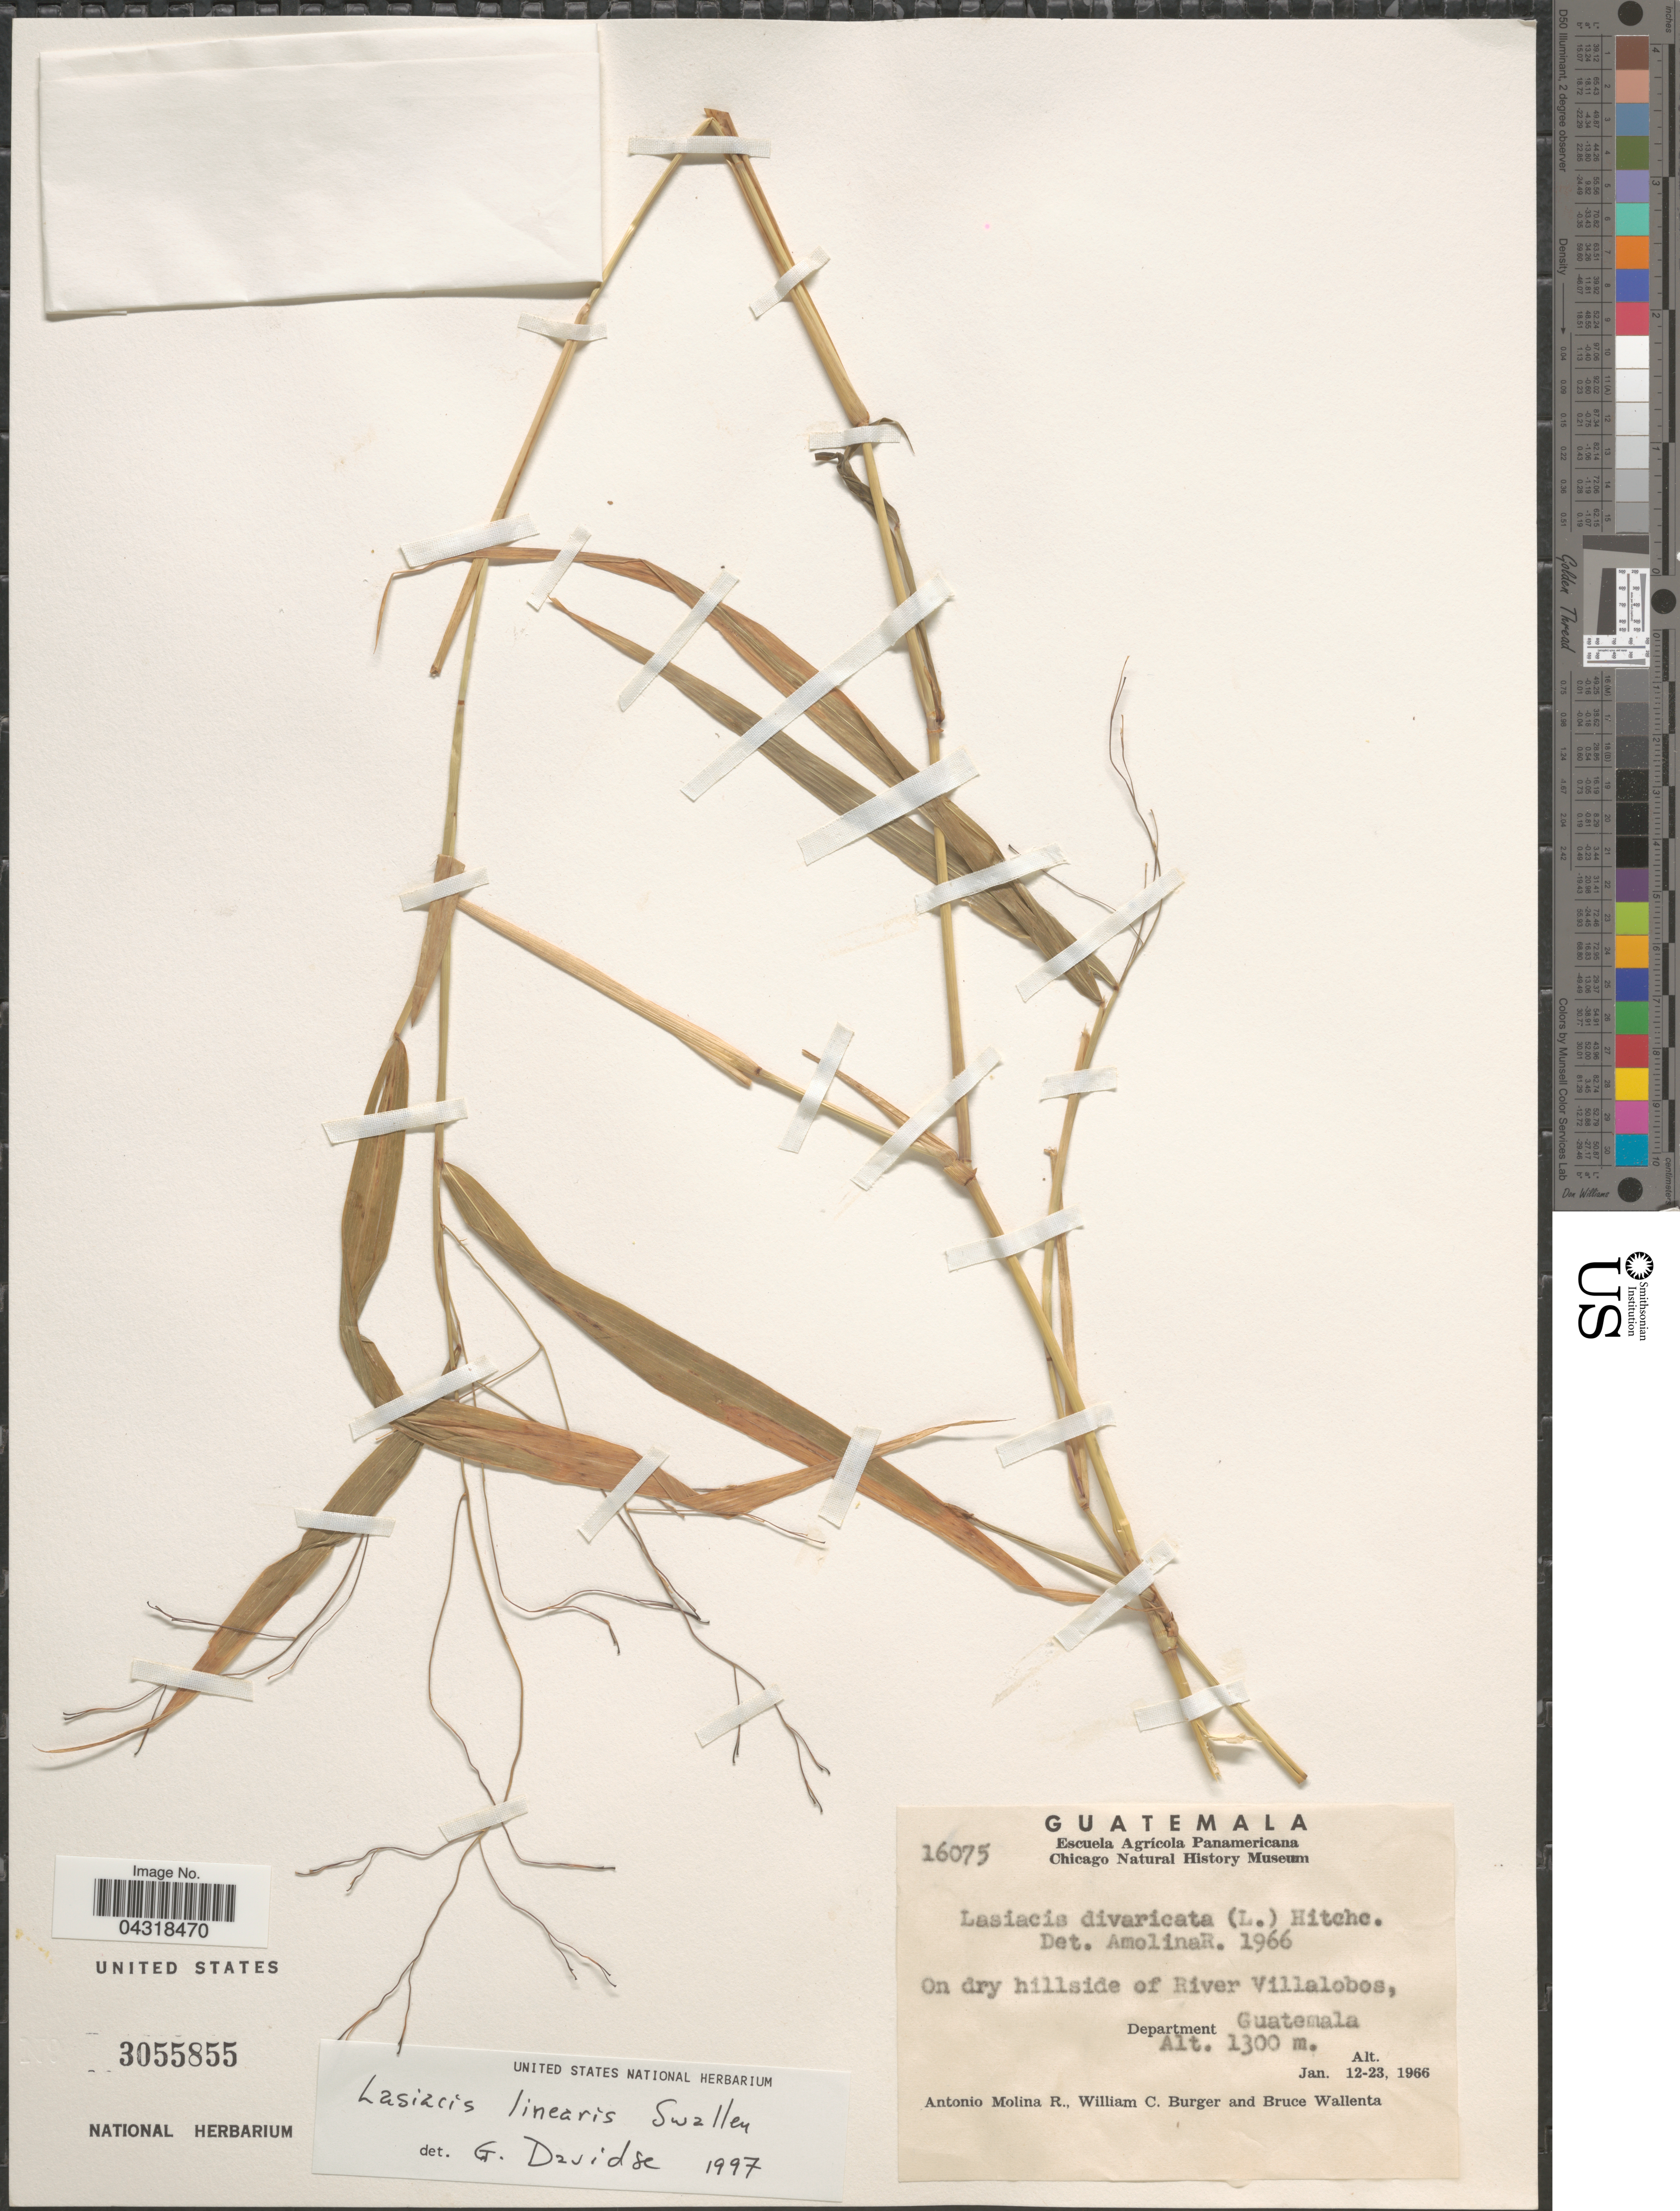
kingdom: Plantae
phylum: Tracheophyta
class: Liliopsida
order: Poales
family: Poaceae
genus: Lasiacis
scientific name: Lasiacis linearis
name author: Swallen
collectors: A. Molina R., W. Burger & B. Wallenta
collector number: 16075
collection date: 1966-01-12/1966-01-23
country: Guatemala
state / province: Guatemala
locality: On dry hillside of River Villalobos, Department Guatemala.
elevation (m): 1300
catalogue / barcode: US 3055855